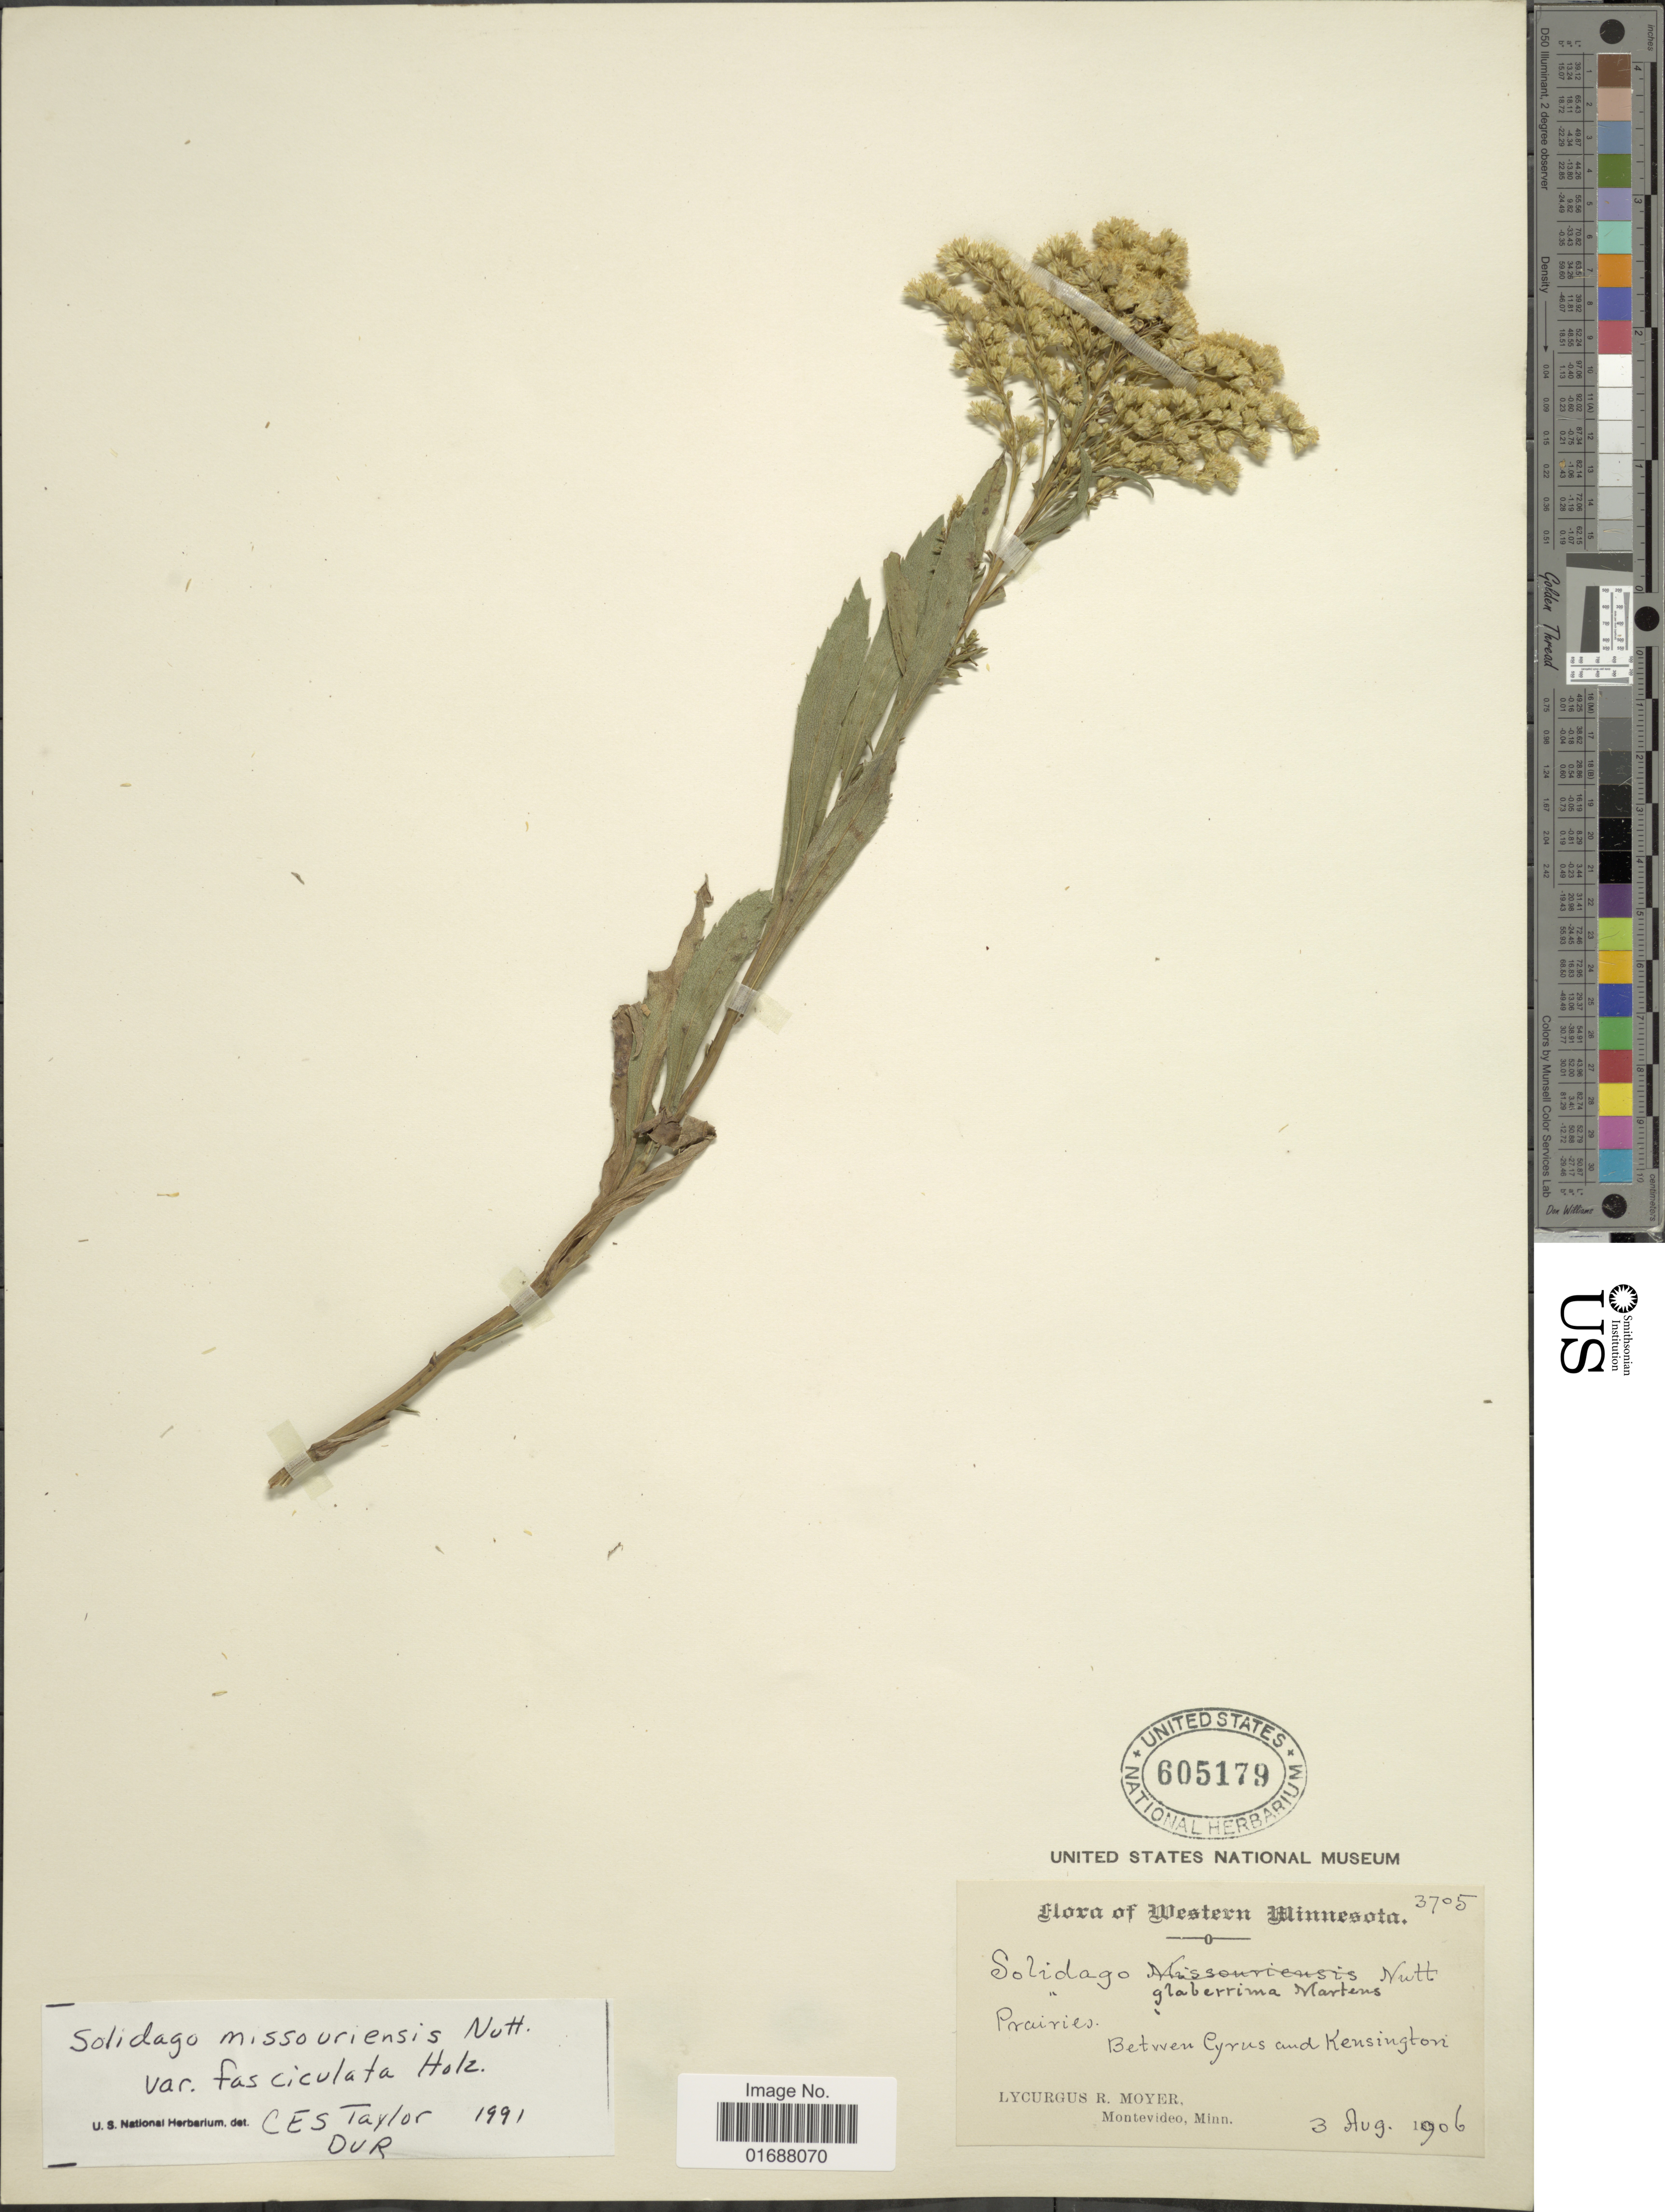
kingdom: Plantae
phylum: Tracheophyta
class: Magnoliopsida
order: Asterales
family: Asteraceae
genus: Solidago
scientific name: Solidago missouriensis var. fasciculata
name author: Holz.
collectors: L. Moyer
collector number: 3705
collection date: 1906-08-03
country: United States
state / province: Minnesota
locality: Western Minnesota, Between Cyrus and Kensington.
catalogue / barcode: US 605179